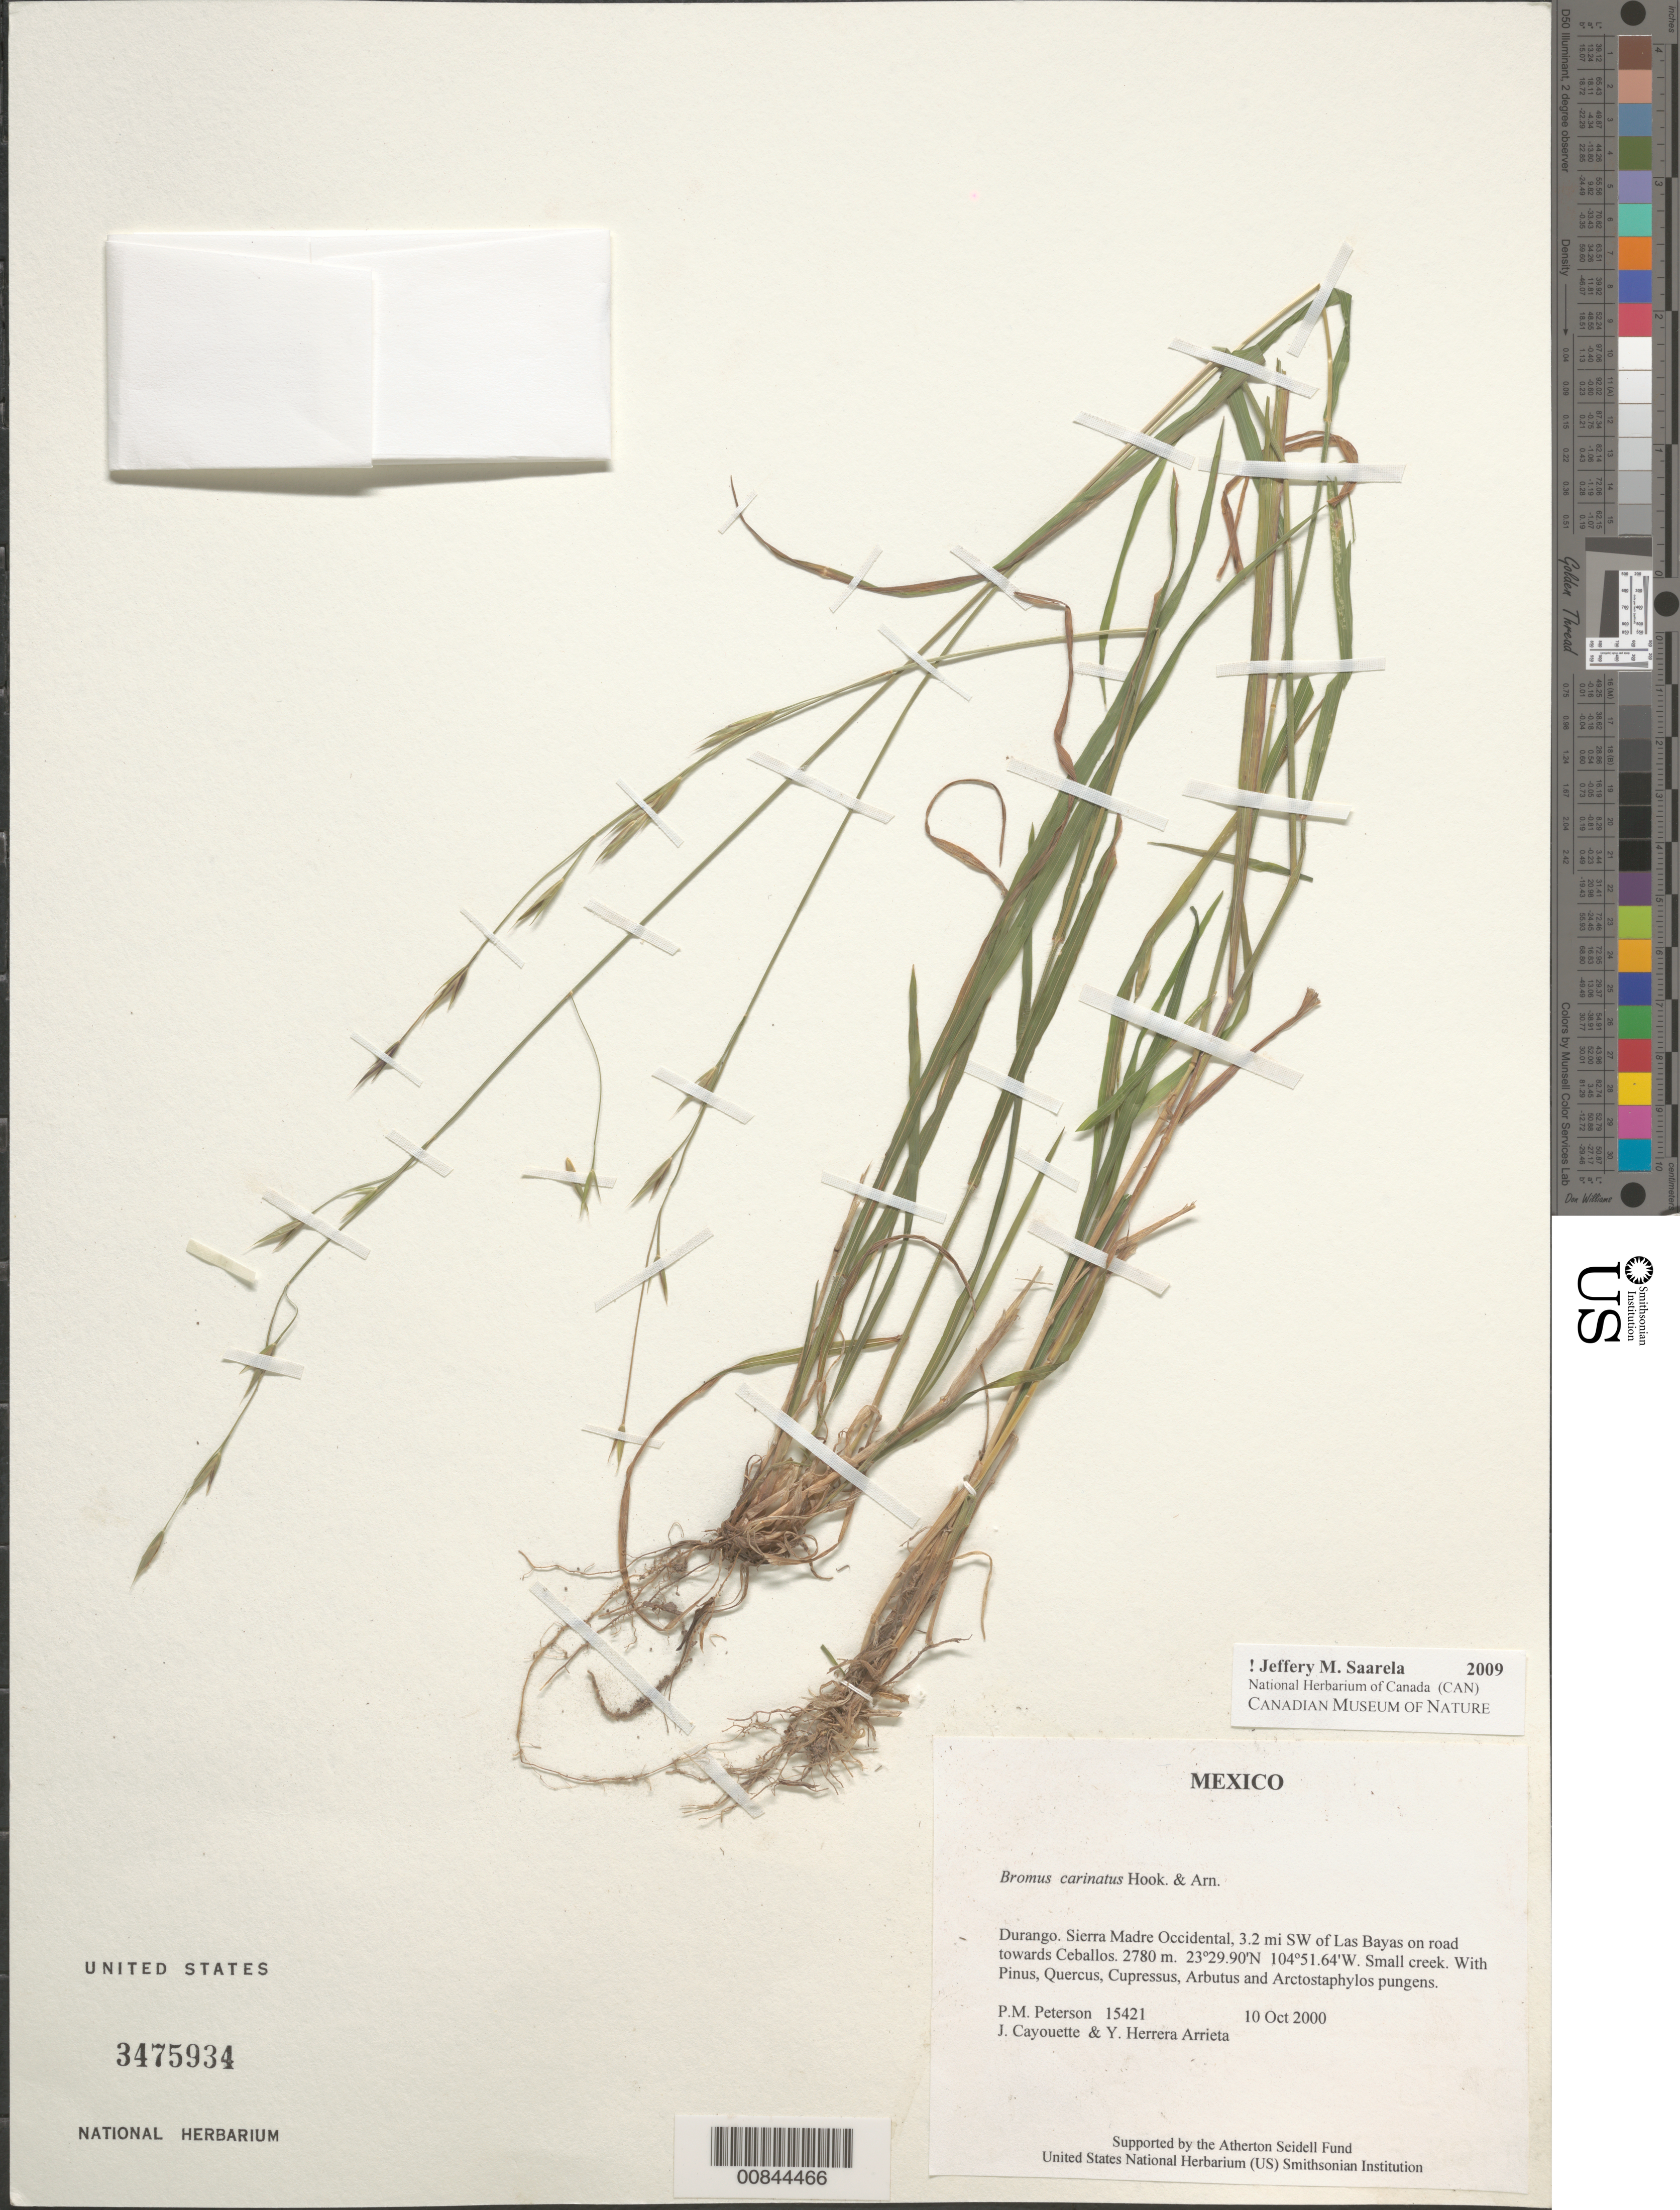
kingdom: Plantae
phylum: Tracheophyta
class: Liliopsida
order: Poales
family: Poaceae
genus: Bromus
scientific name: Bromus carinatus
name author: Hook. & Arn.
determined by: Saarela, J. M., (CAN), Canadian Museum of Nature (CANADA)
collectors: P. M. Peterson, J. Cayouette & Y. Herrera Arrieta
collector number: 15421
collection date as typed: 10 Oct 2000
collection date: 2000-10-10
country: Mexico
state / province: Durango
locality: Sierra Madre Occidental, 3.2 mi SW of Las Bayas on road towards Ceballos.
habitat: Small creek.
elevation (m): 2780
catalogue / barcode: US 3475934